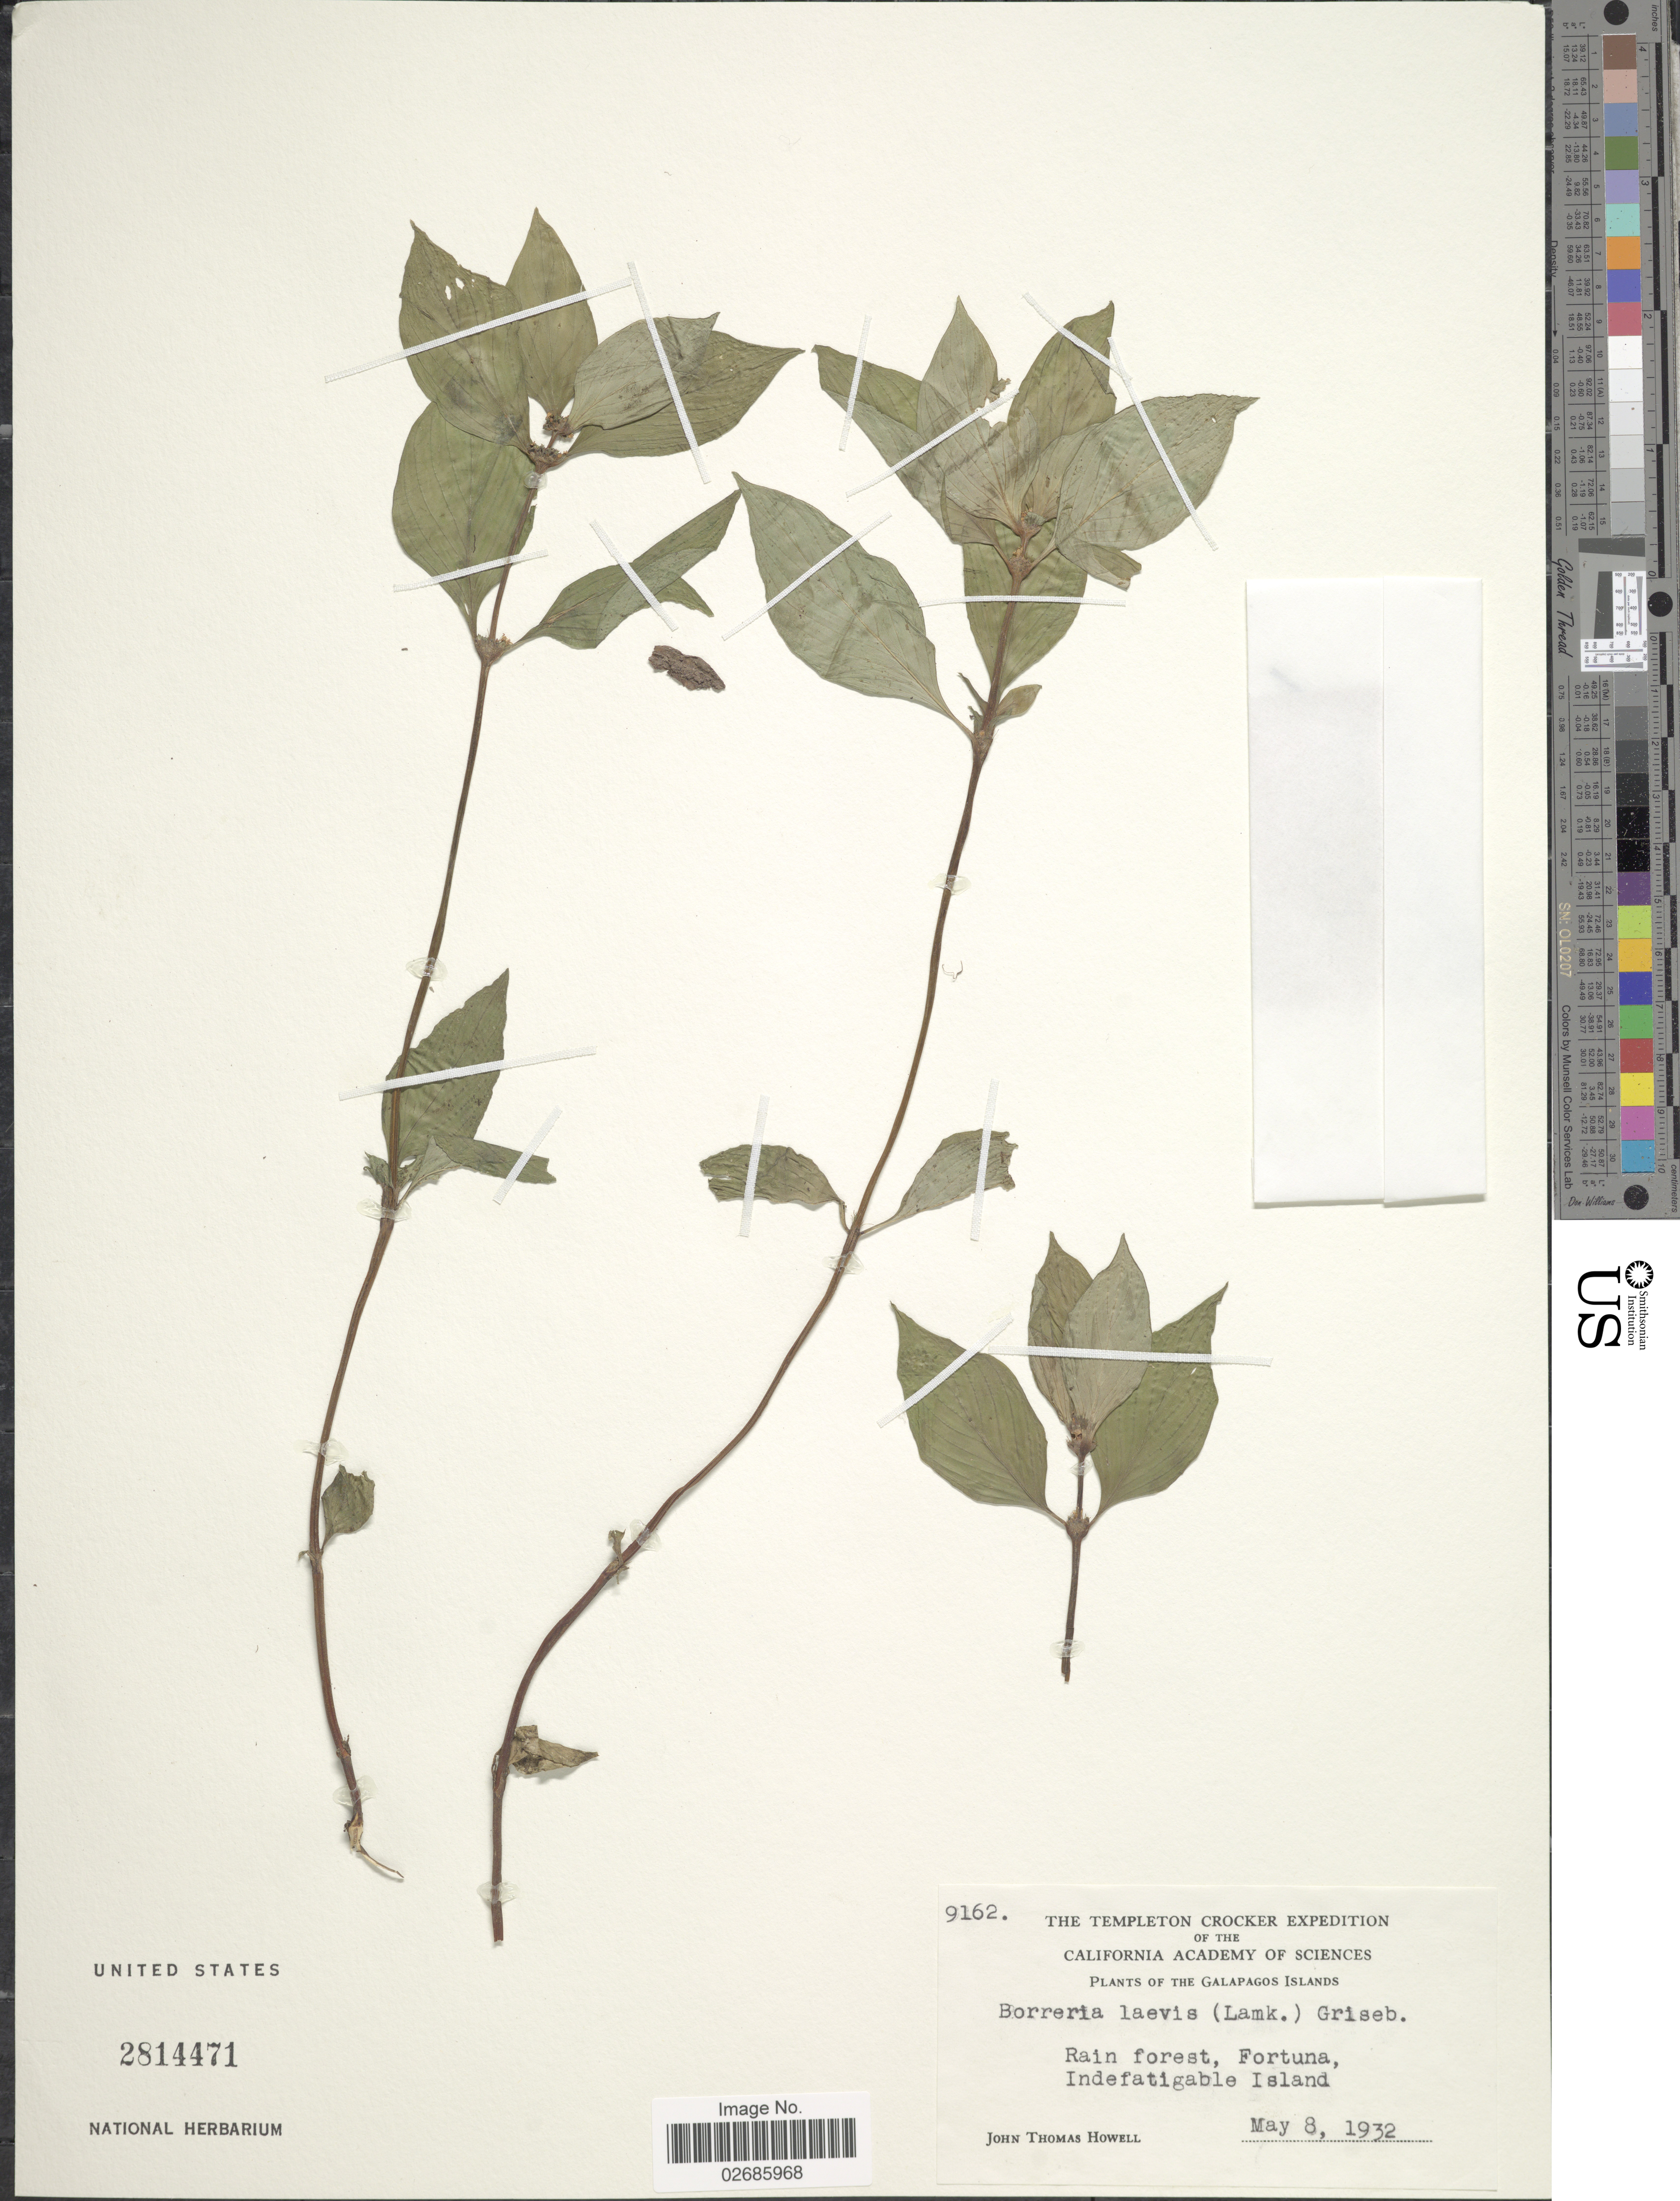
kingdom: Plantae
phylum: Tracheophyta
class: Magnoliopsida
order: Gentianales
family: Rubiaceae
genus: Borreria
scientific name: Borreria assurgens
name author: (Ruiz & Pav.) Griseb.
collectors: J. T. Howell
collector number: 9162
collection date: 1932-05-08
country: Ecuador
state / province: Colón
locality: The Galapagos Islands, Rain forest, Fortuna, Indefatigable Island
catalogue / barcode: US 2814471